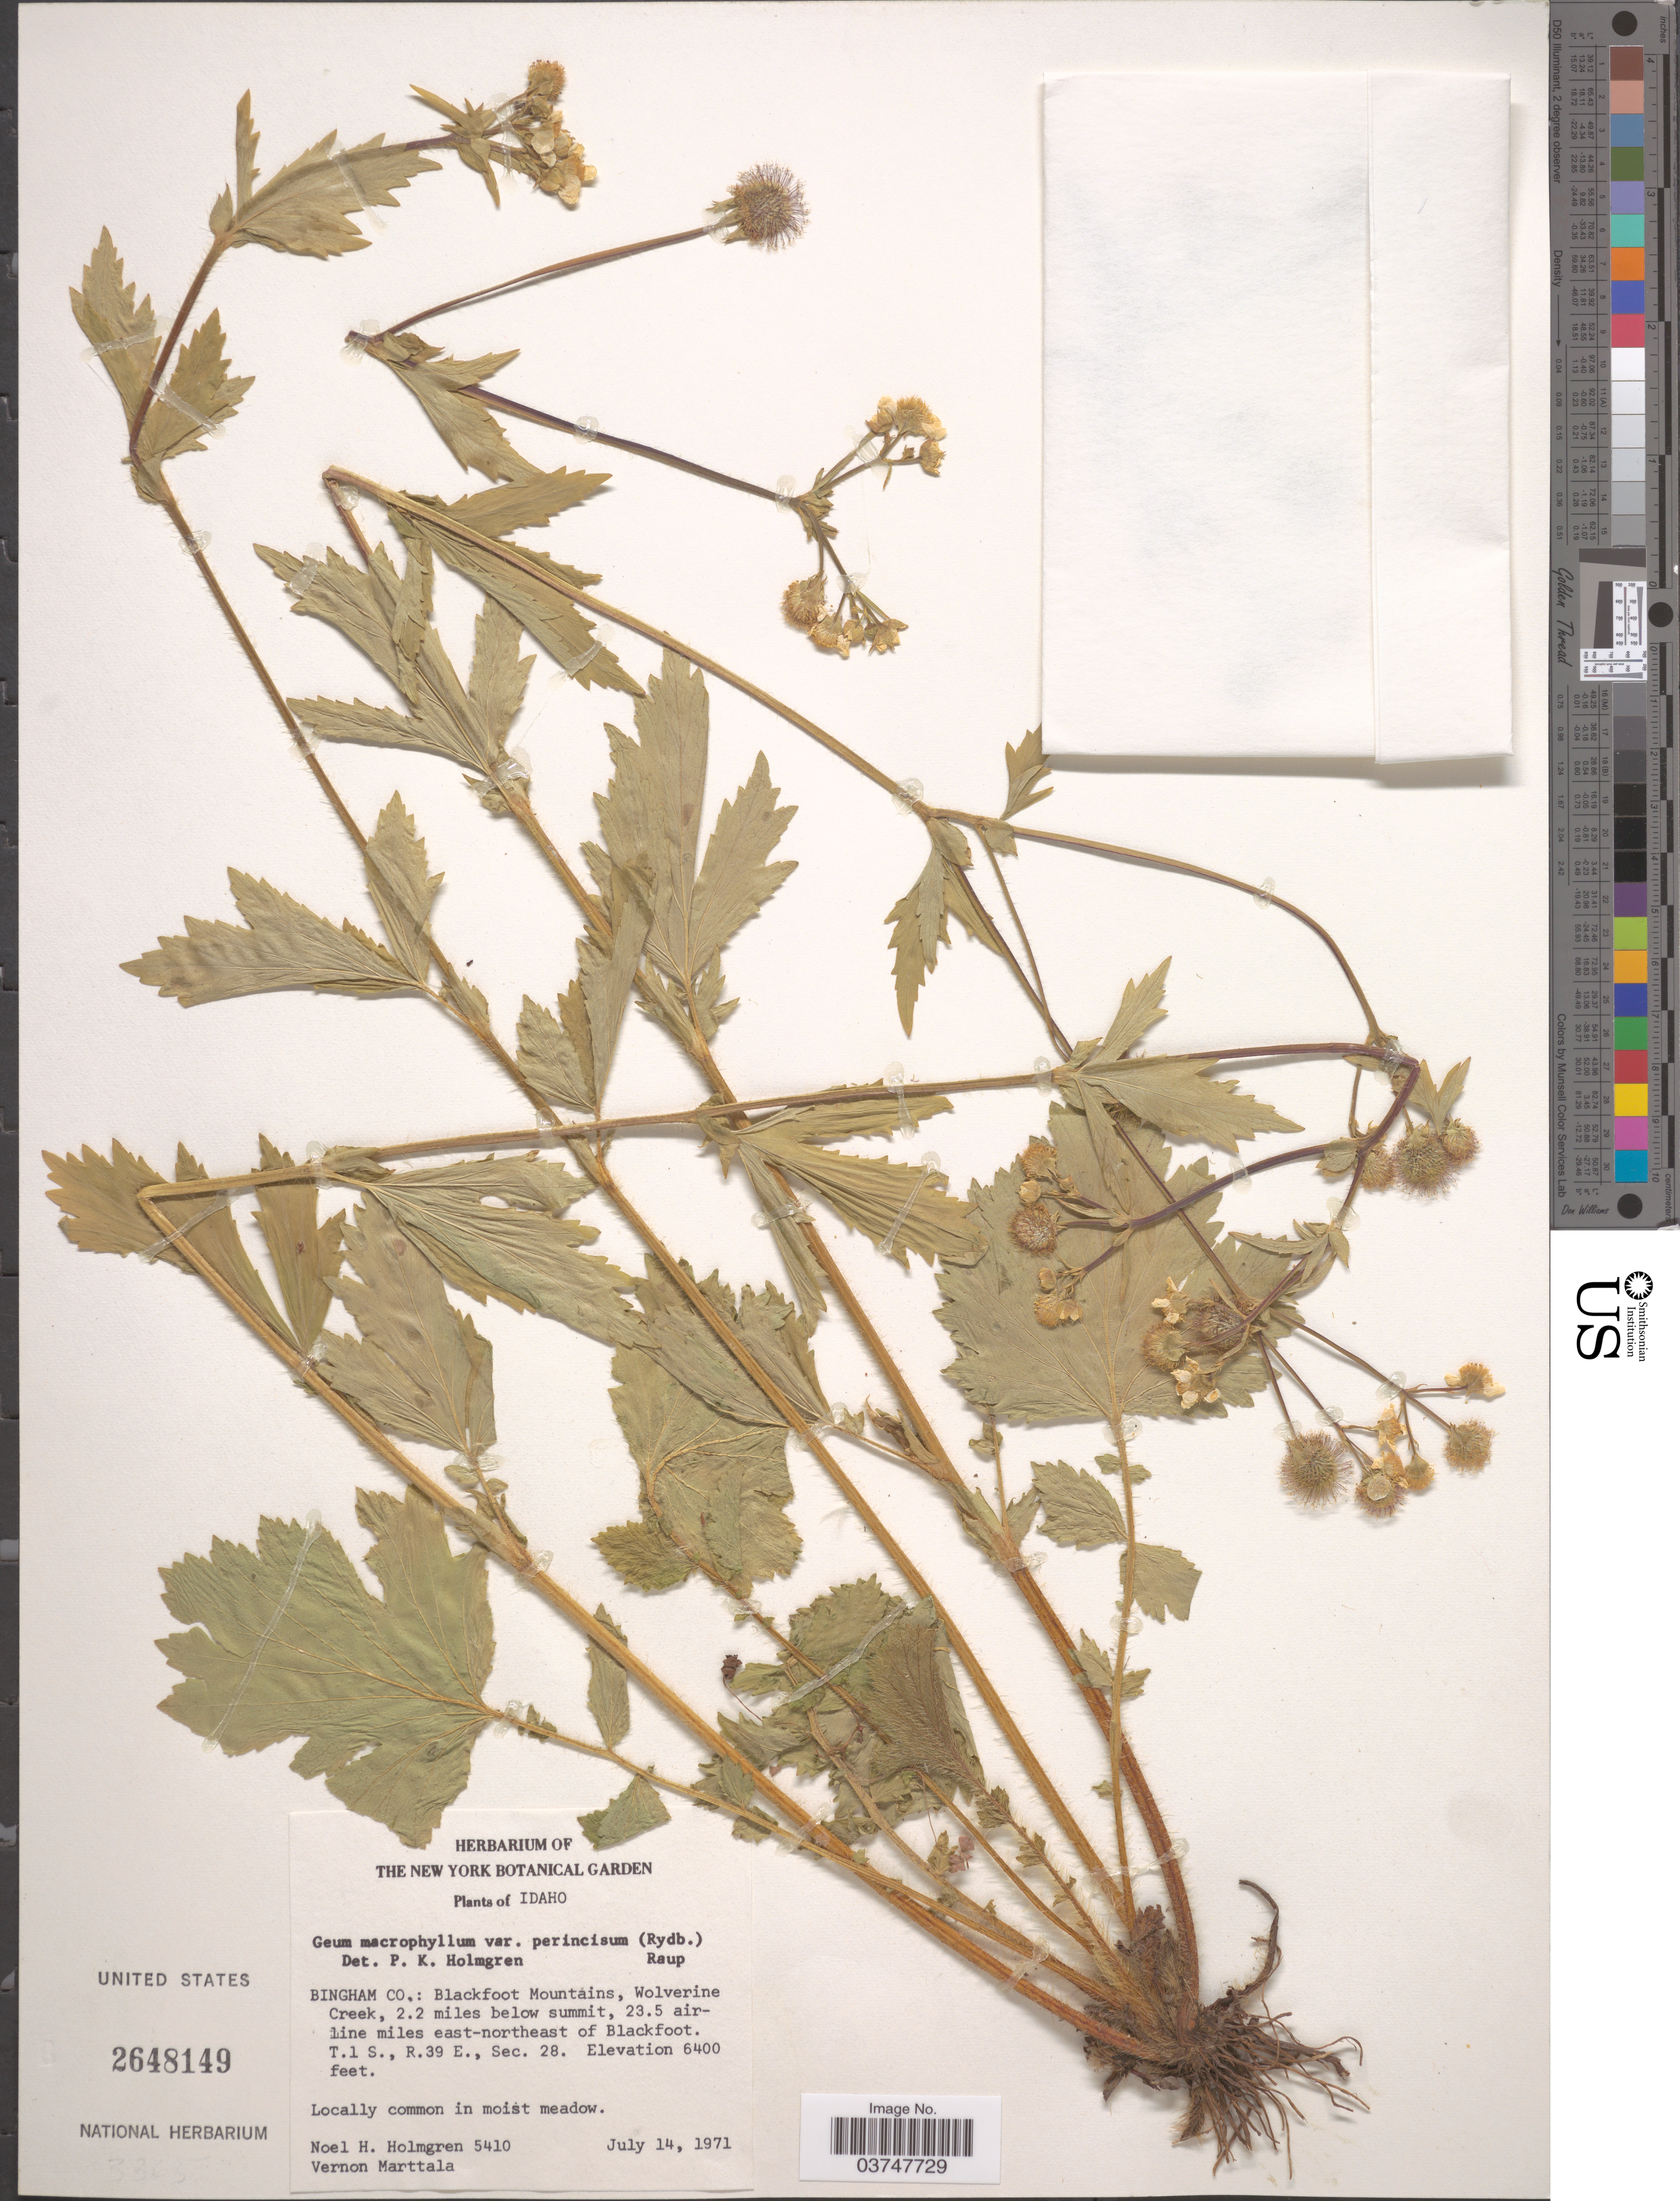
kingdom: Plantae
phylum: Tracheophyta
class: Magnoliopsida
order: Rosales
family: Rosaceae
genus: Geum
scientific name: Geum macrophyllum var. perincisum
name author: (Rydb.) Raup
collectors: N. H. Holmgren & V. Marttala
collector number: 5410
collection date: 1971-07-14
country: United States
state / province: Idaho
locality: Bingham Co.: Blackfoot Mountains, Wolverine Creek, 2.2 miles below summit, 23.5 airline miles east-northeast of Blackfoot. T.1 S., R.39 E., Sec. 28.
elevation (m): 1951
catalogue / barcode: US 2648149